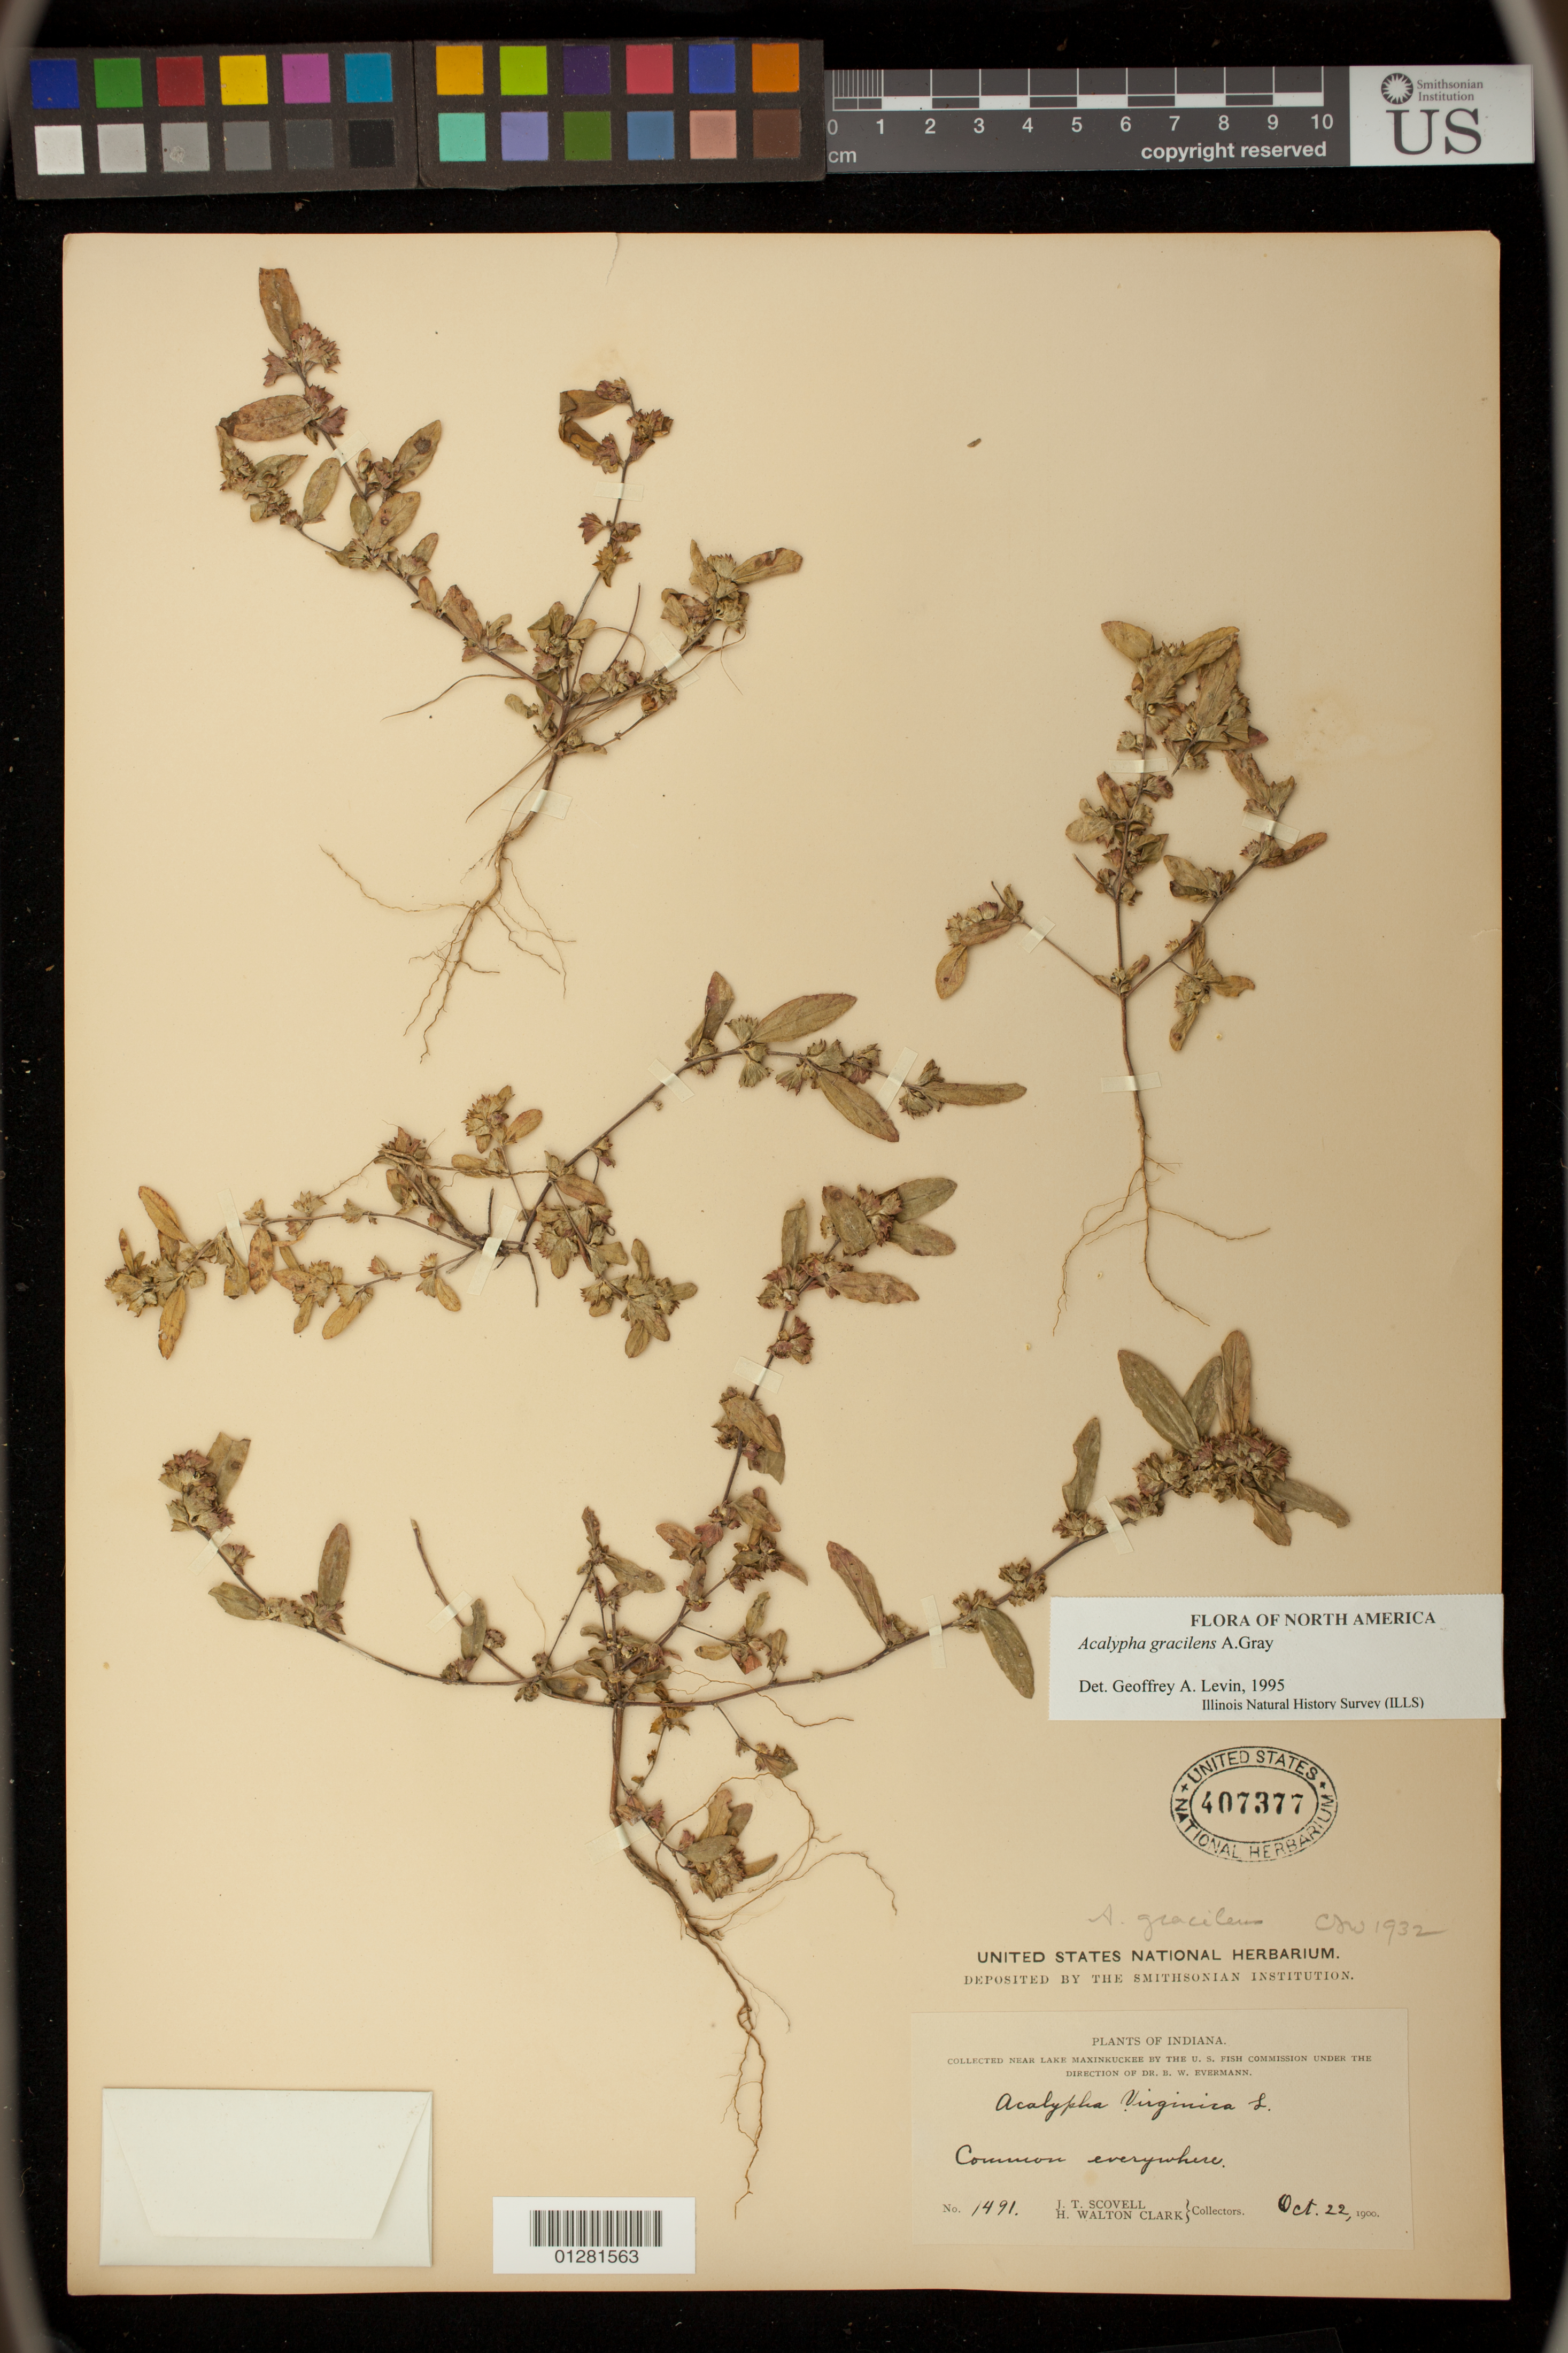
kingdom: Plantae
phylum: Tracheophyta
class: Magnoliopsida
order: Malpighiales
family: Euphorbiaceae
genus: Acalypha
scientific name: Acalypha gracilens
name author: A. Gray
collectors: J. T. Scovell & H. W. Clark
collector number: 1491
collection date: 1900-10-22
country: United States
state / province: Indiana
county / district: Marshall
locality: near Lake Maxinkuckee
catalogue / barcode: US 407377